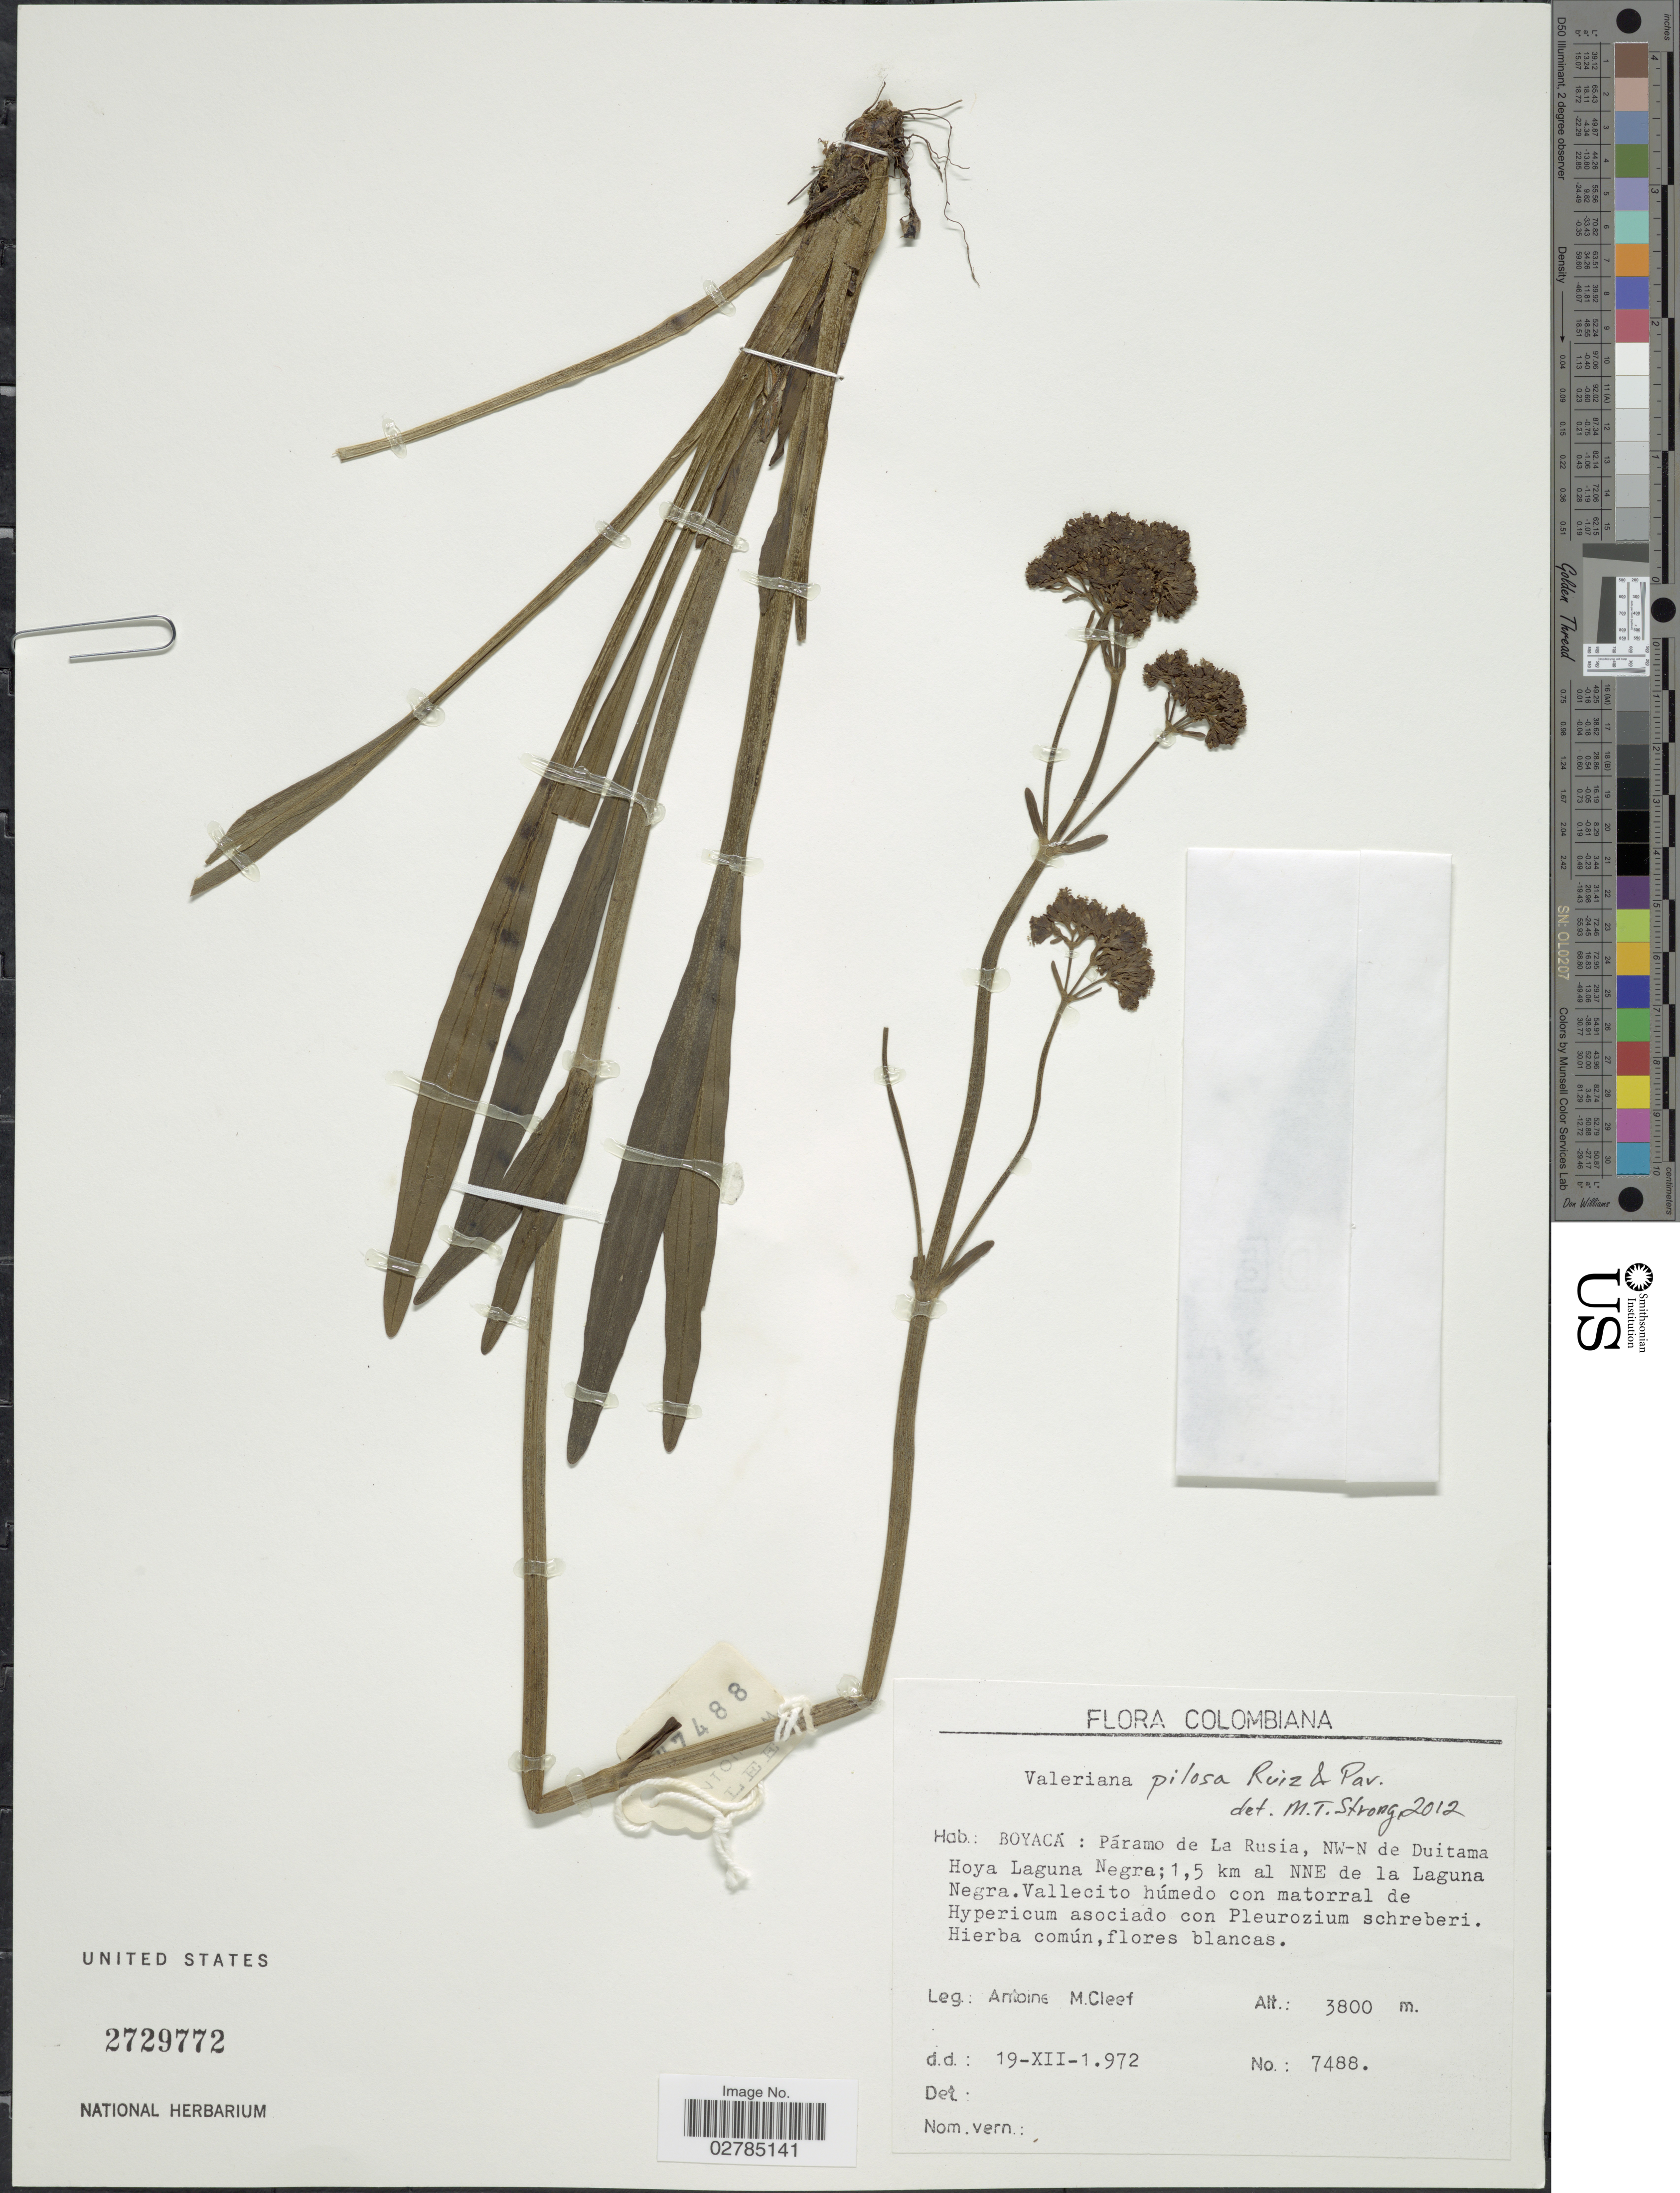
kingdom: Plantae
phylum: Tracheophyta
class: Magnoliopsida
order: Dipsacales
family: Caprifoliaceae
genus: Valeriana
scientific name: Valeriana pilosa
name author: Ruiz & Pav.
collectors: A. M. Cleef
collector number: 7488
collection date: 1972-12-19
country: Colombia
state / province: Boyacá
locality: Páramo de La Rusia, NW-N de Duitama Hoya Laguna Negra, 1.5 km al NNE de la Laguna Negra.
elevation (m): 3800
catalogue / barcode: US 2729772